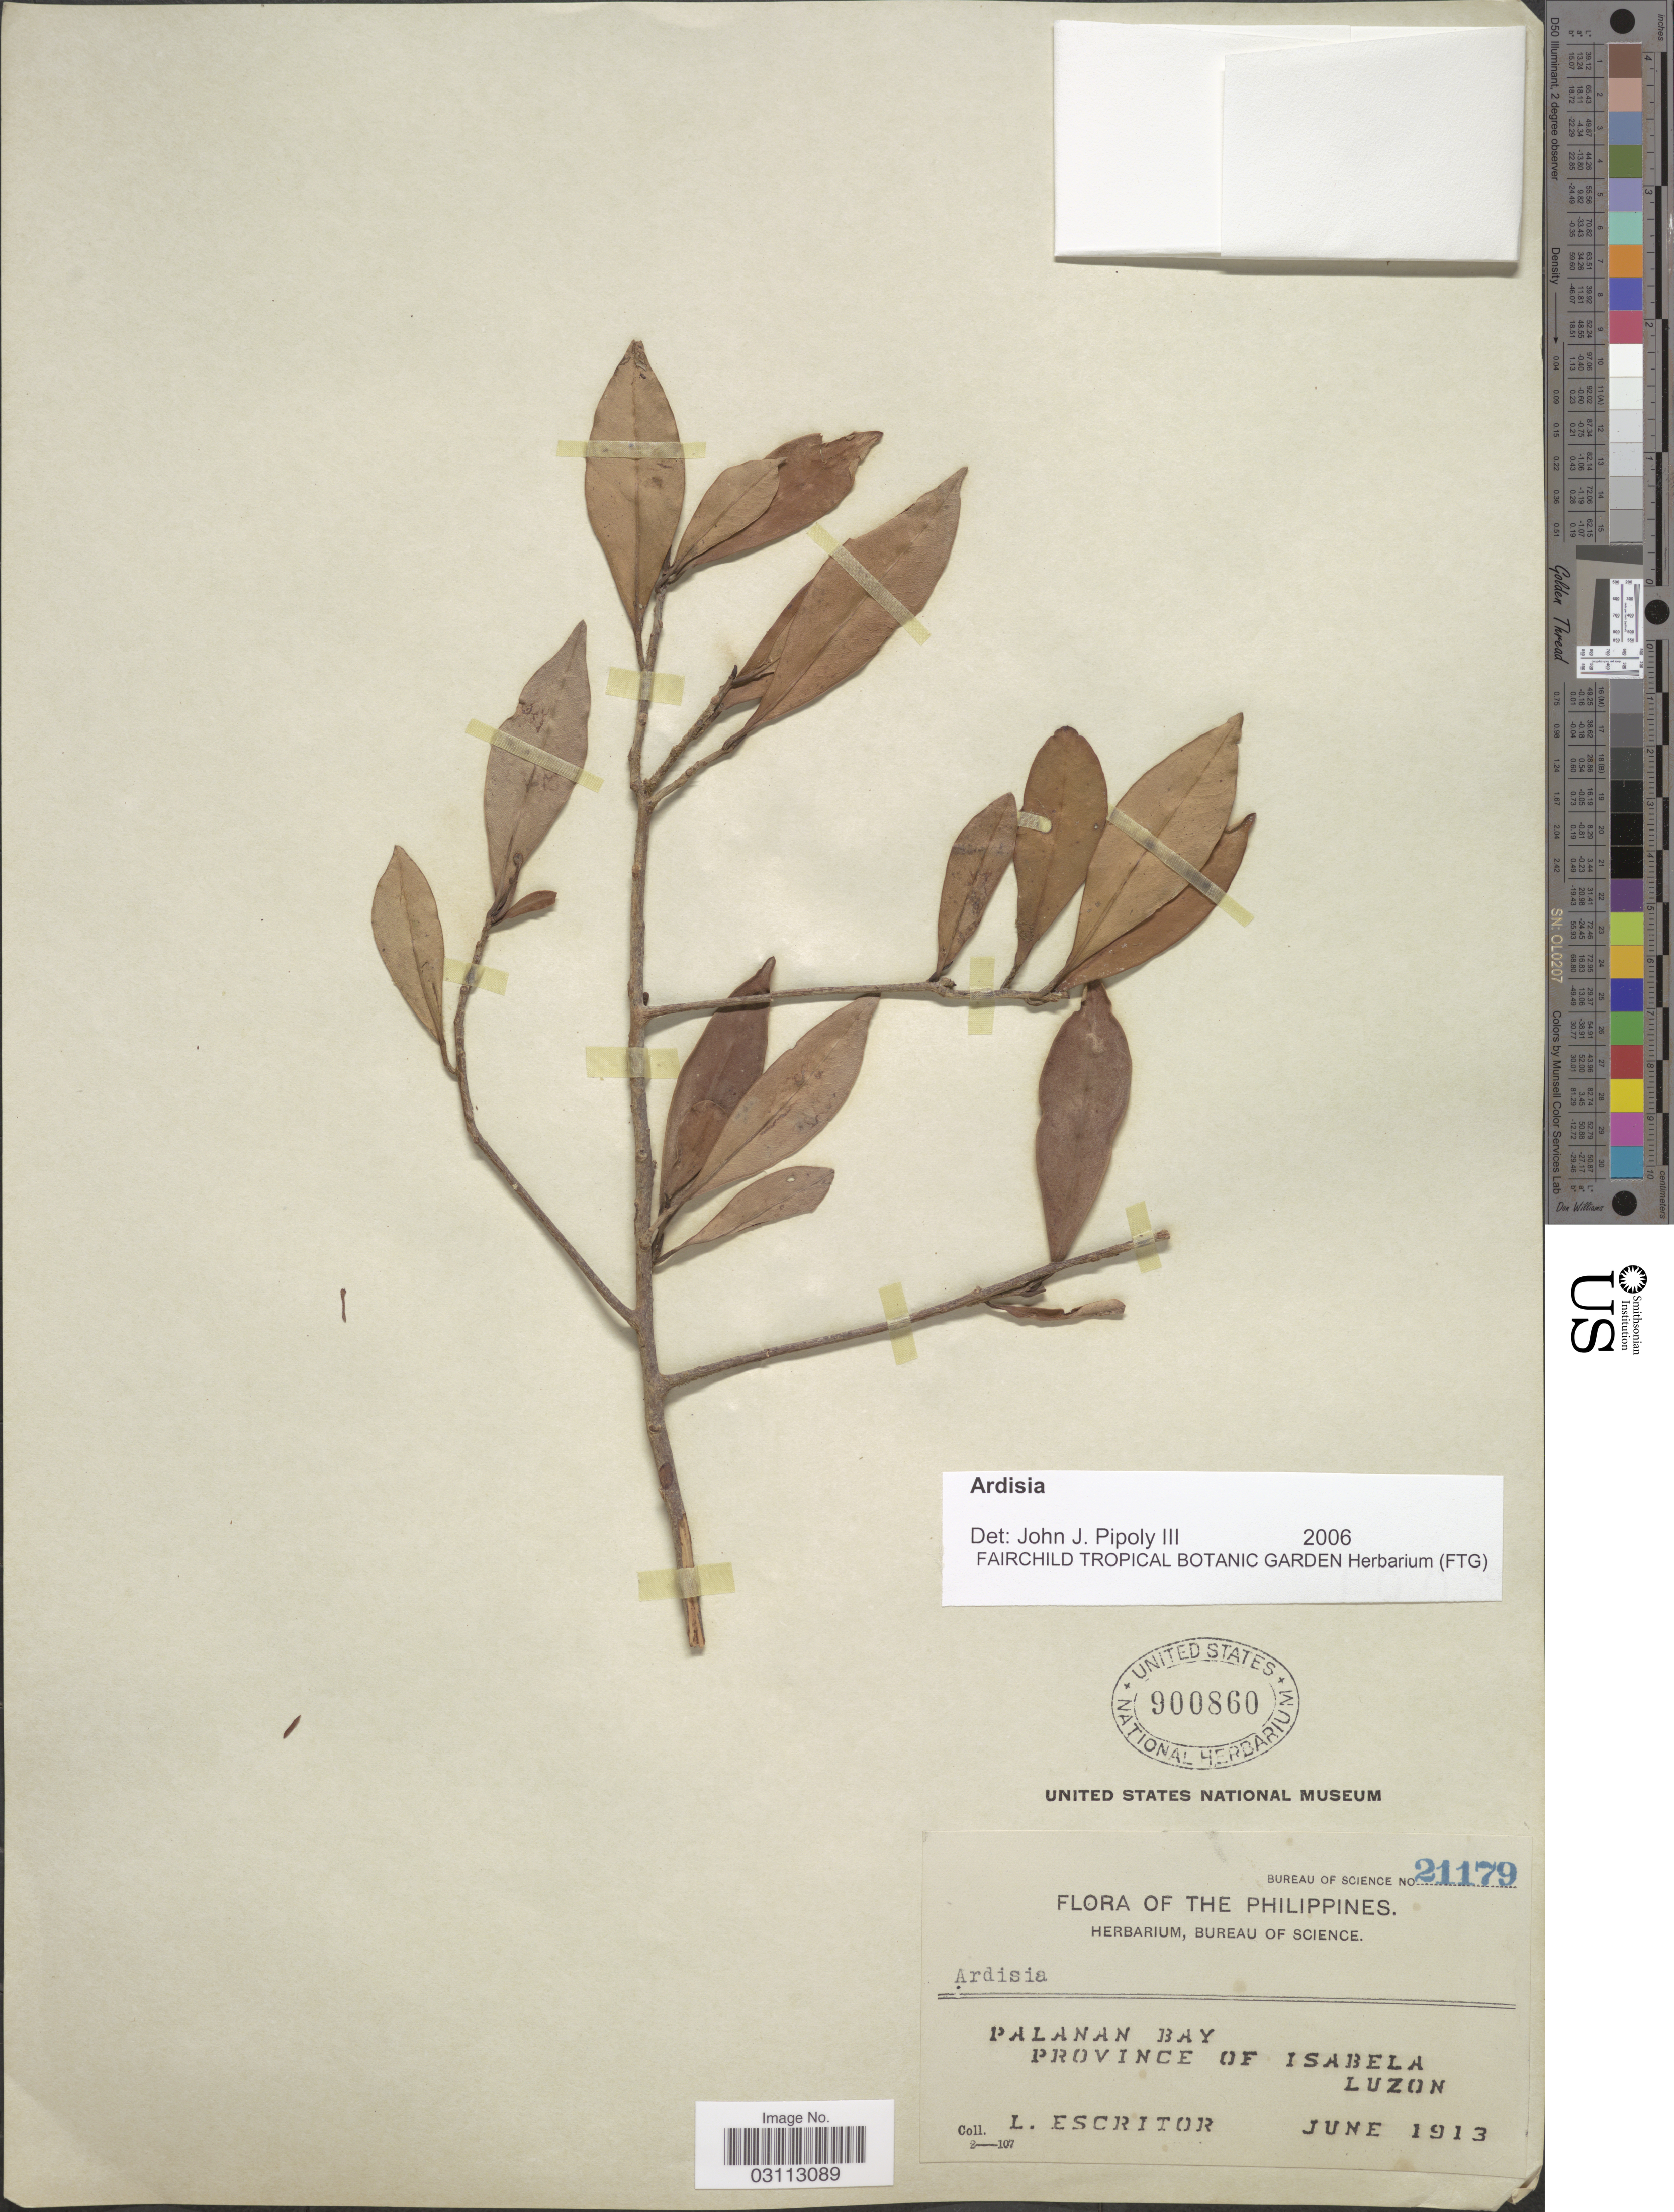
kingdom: Plantae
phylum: Tracheophyta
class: Magnoliopsida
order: Ericales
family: Primulaceae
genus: Ardisia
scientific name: Ardisia sp.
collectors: L. Escritor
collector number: Bureau of Science 21179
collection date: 1913-06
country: Philippines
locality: Palanan Bay. Province of Isabela. Luzon.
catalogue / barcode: US 900860